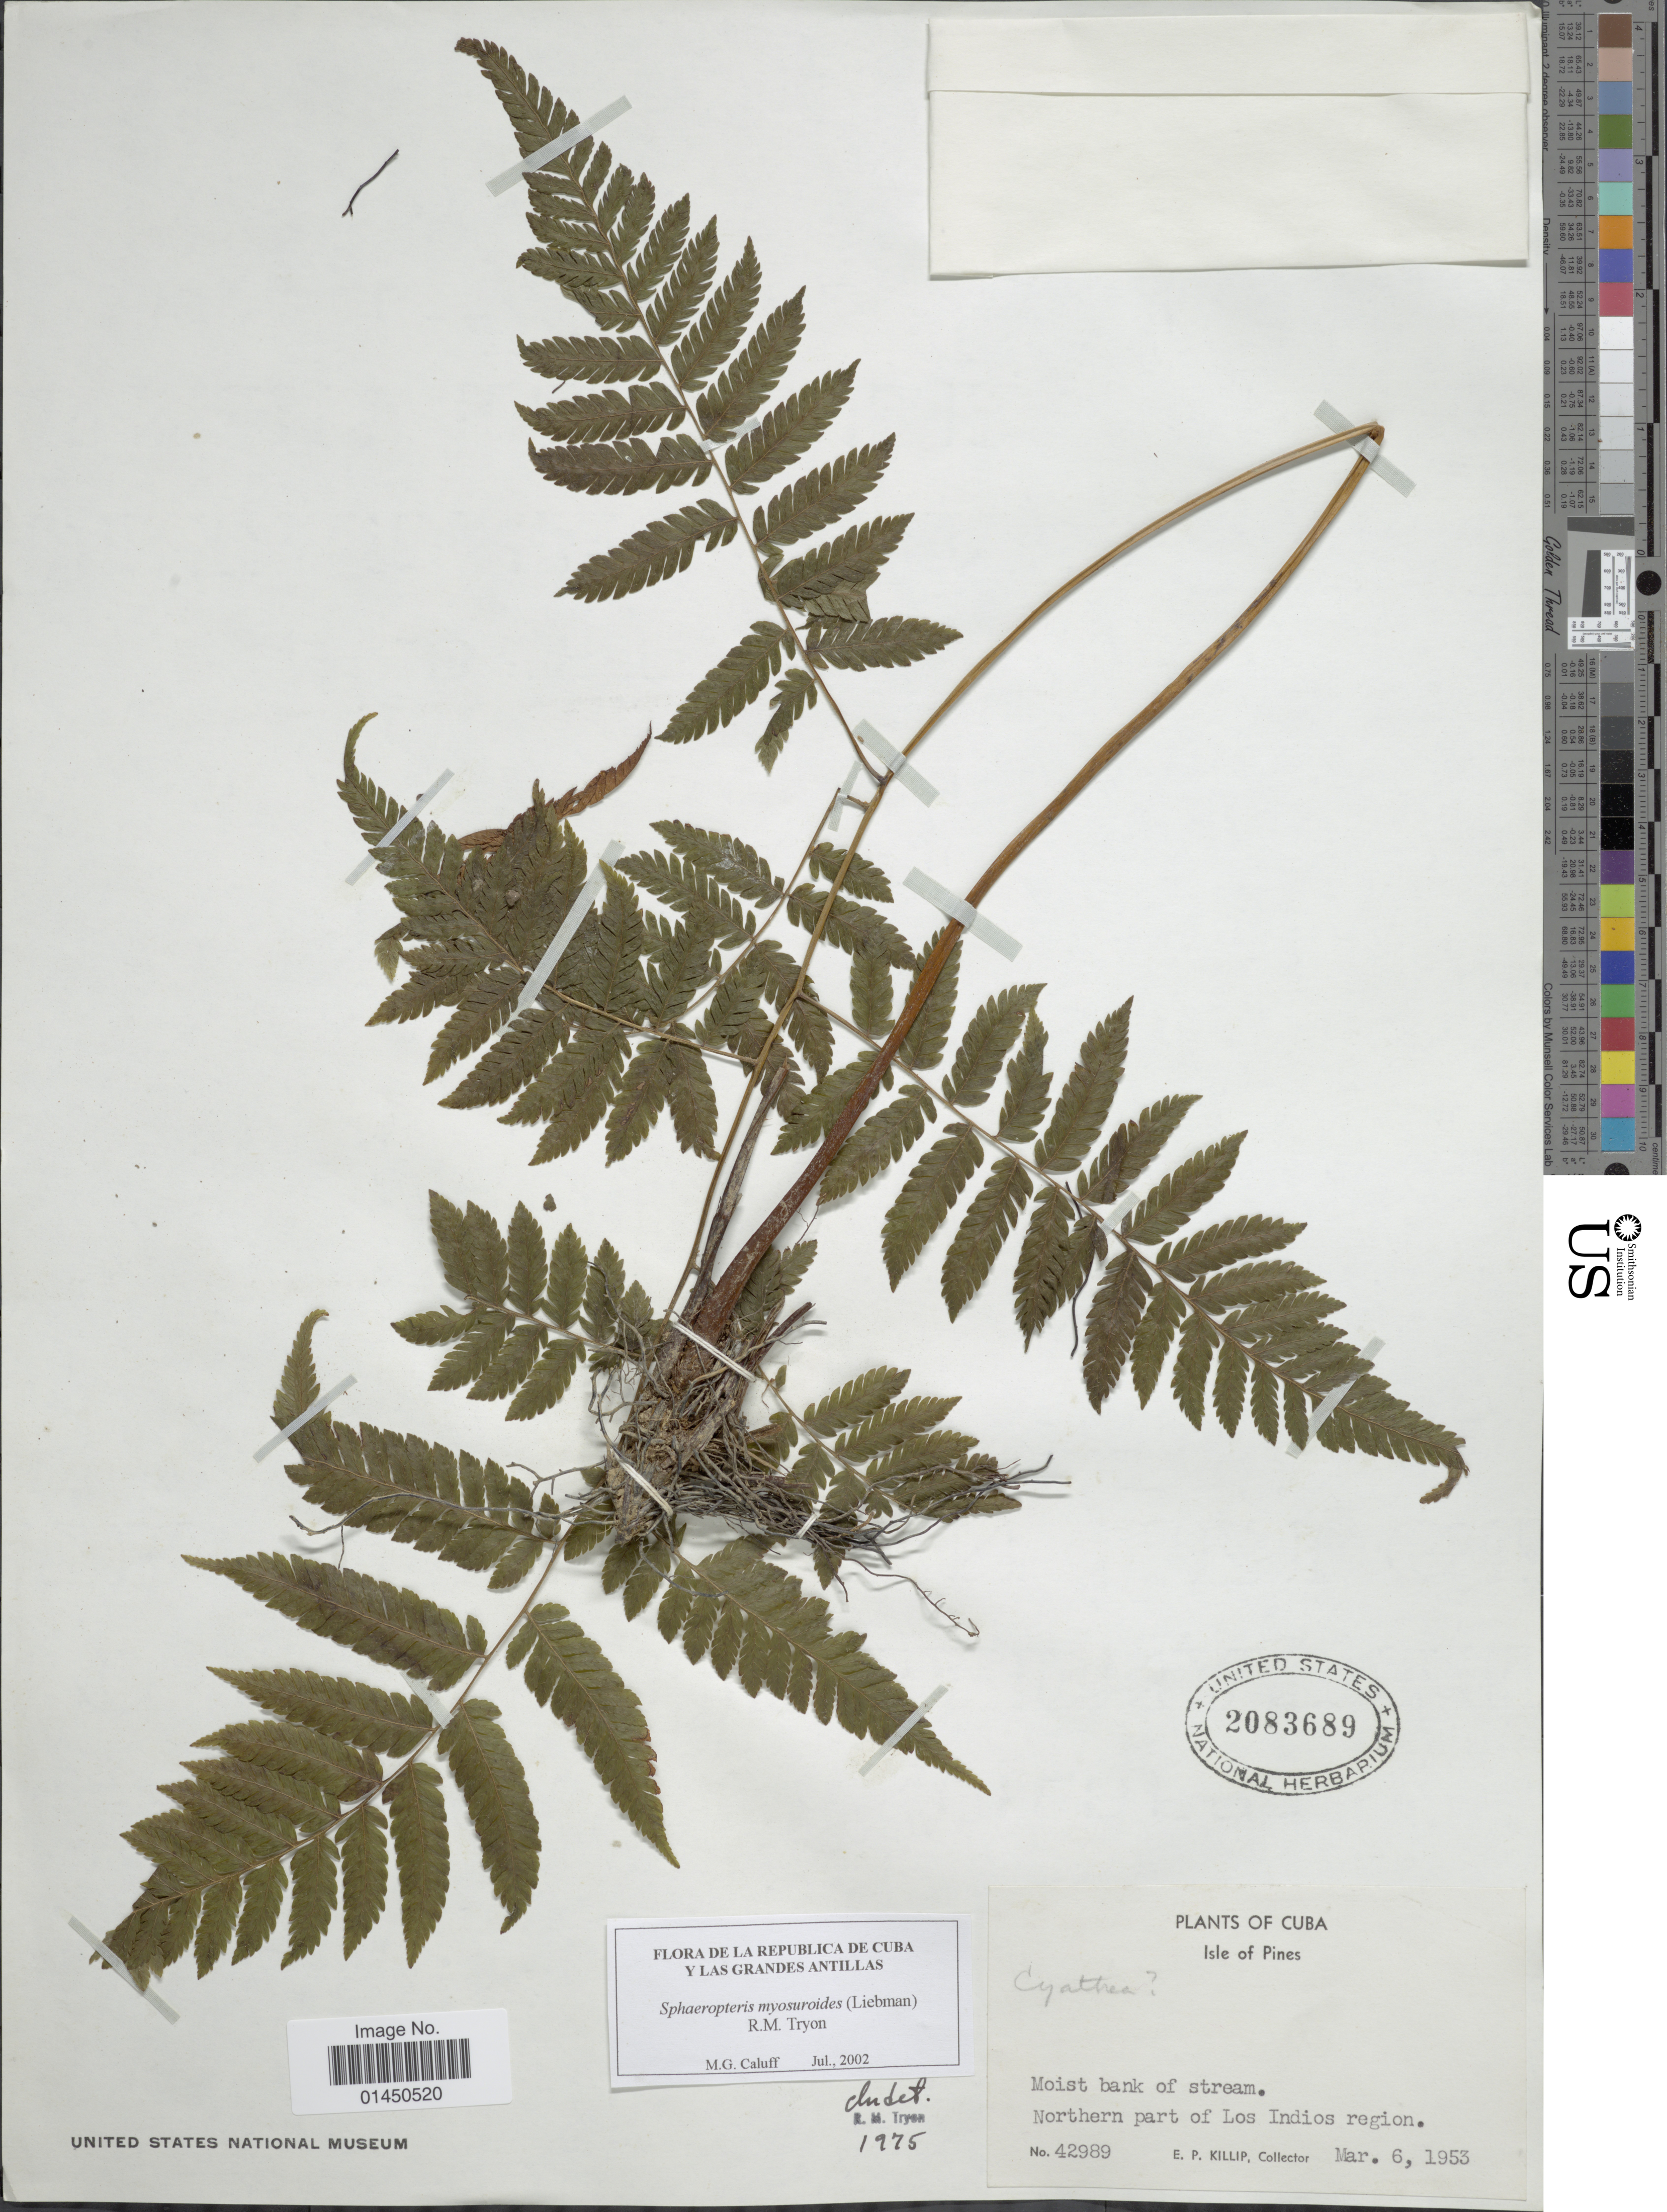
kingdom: Plantae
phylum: Tracheophyta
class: Polypodiopsida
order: Cyatheales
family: Cyatheaceae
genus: Cyathea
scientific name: Cyathea myosuriodes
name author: (Liebm.) Domin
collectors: E. P. Killip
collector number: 42989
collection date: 1953-03-06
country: Cuba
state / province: Isla de la Juventud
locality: Isle of Pines, moist bank of stream, northern part of Los Indios region.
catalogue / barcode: US 2083689